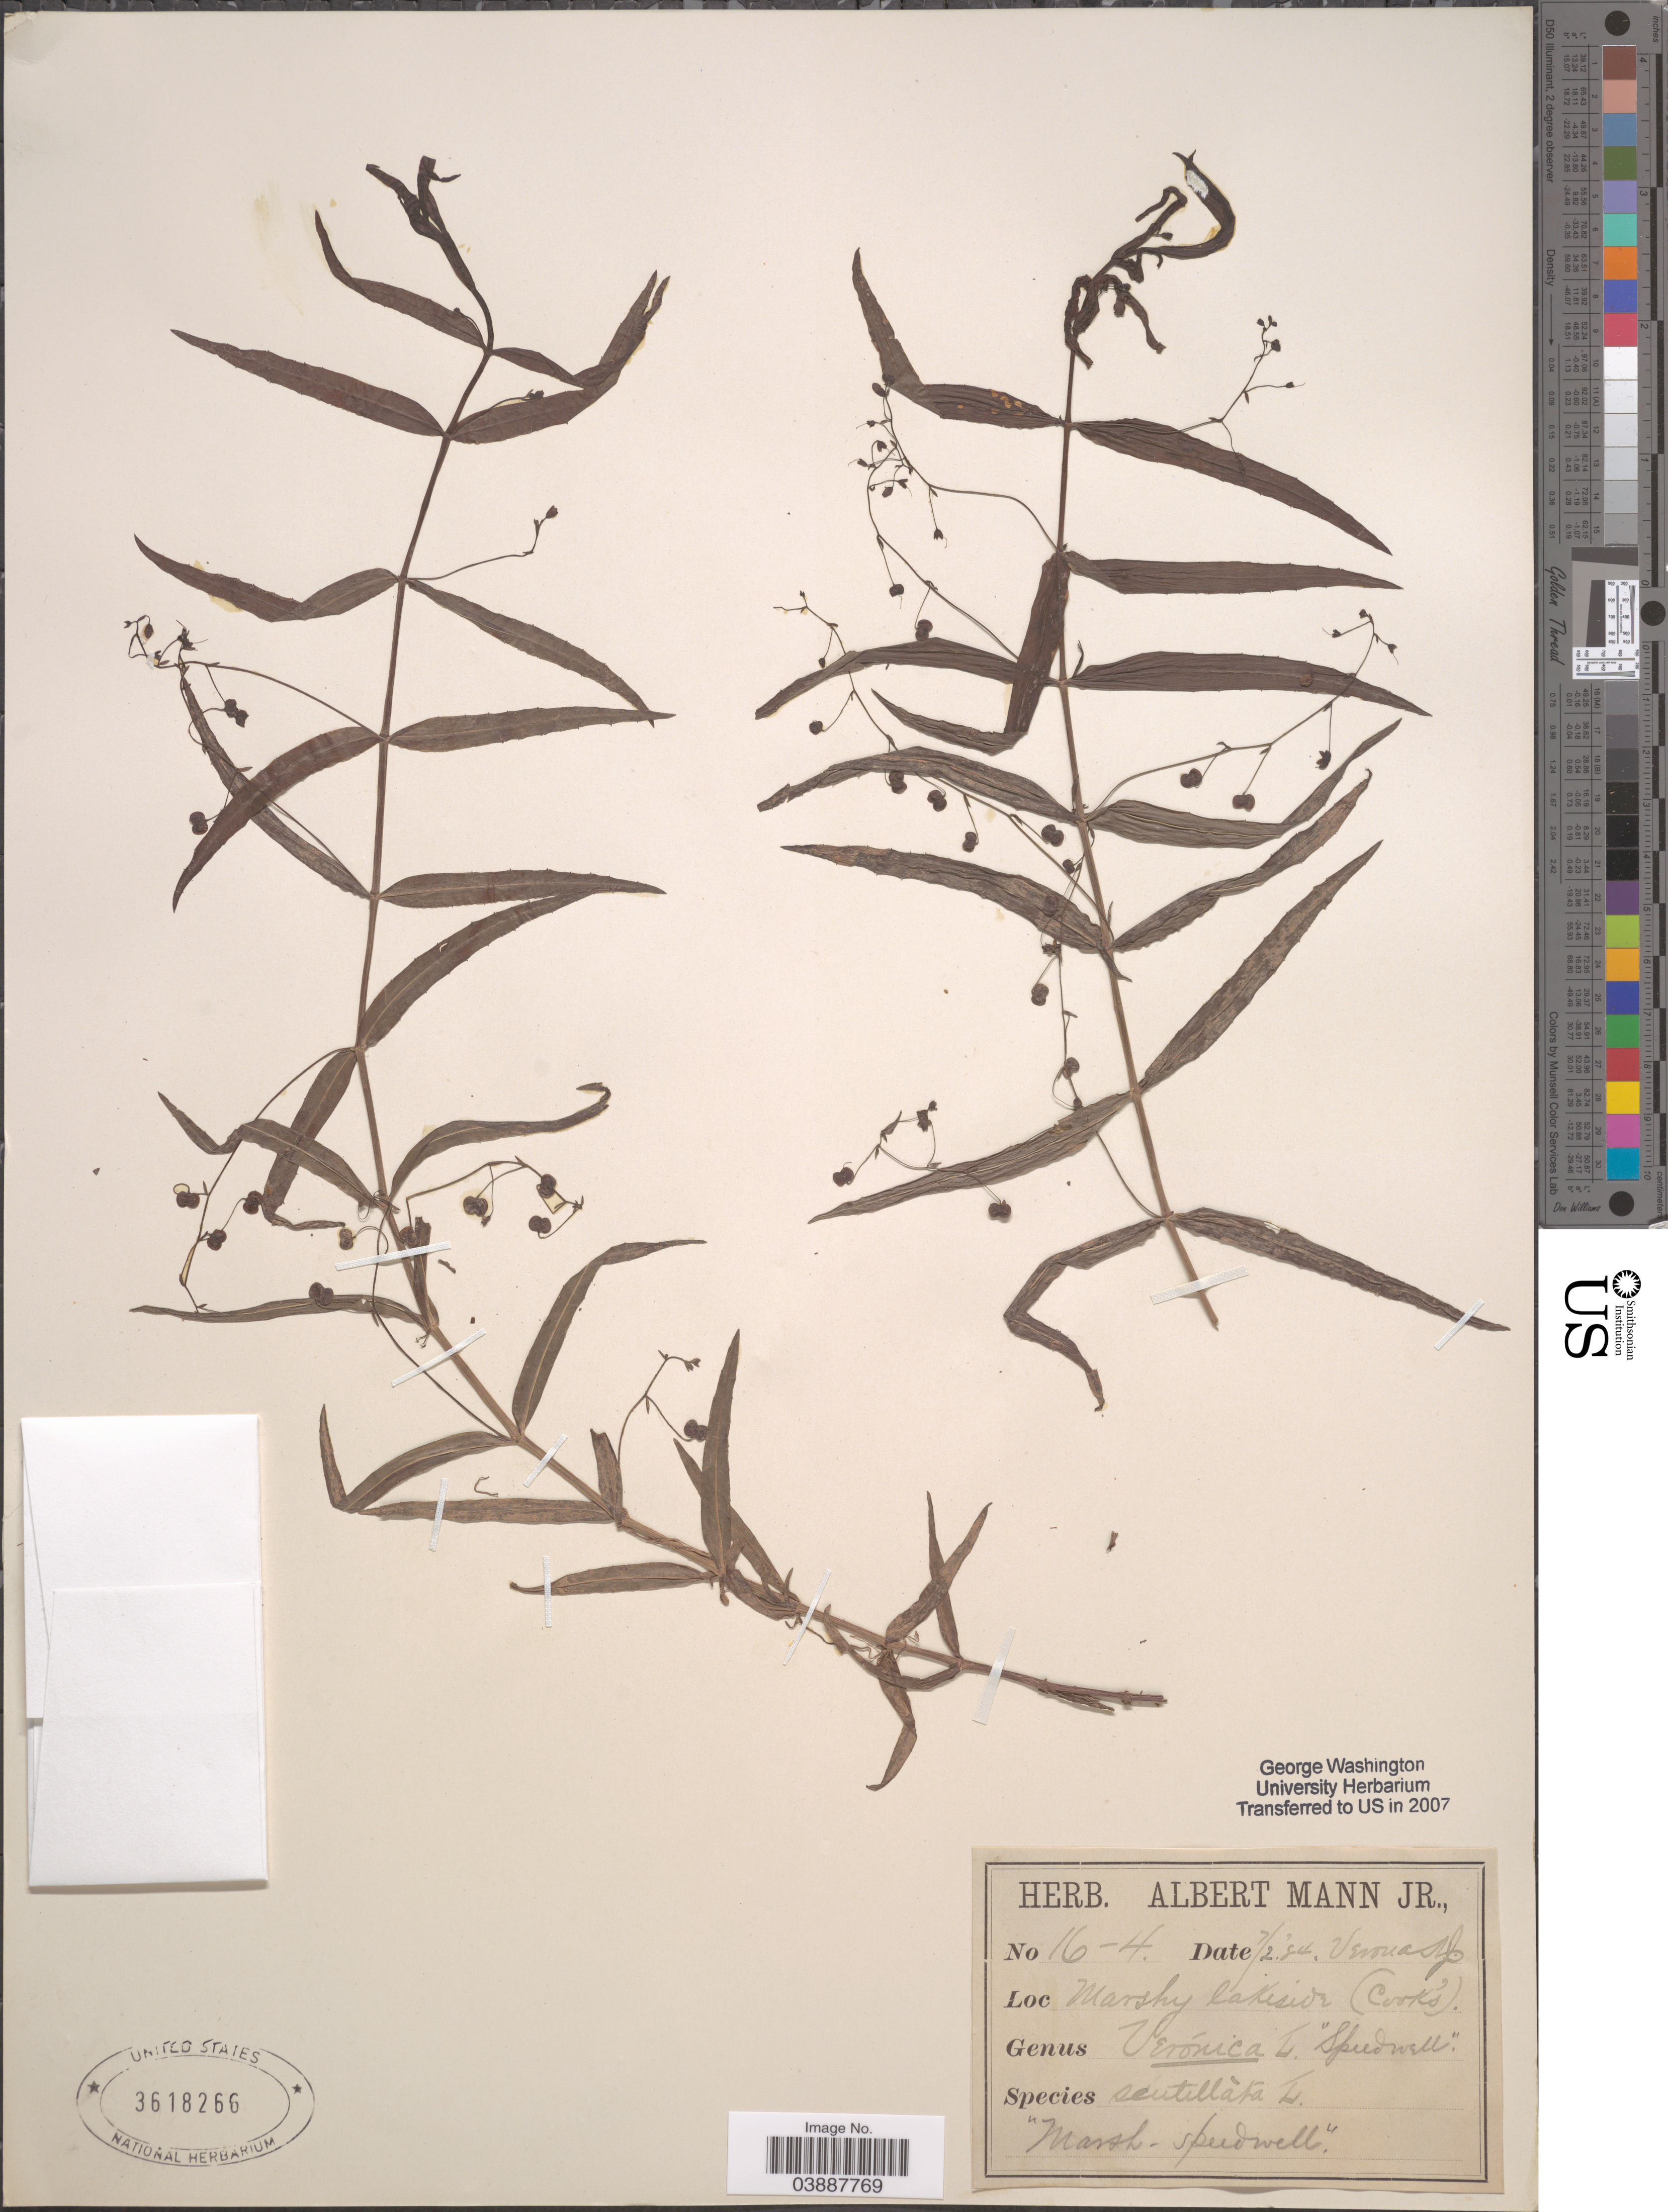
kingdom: Plantae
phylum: Tracheophyta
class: Magnoliopsida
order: Lamiales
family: Plantaginaceae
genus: Veronica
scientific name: Veronica scutellata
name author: L.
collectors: Ex herb. Albert Mann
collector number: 16-4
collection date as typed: Transcribed d/m/y: 7/2/84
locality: Marshy lake side (Cook's).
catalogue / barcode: US 3618266